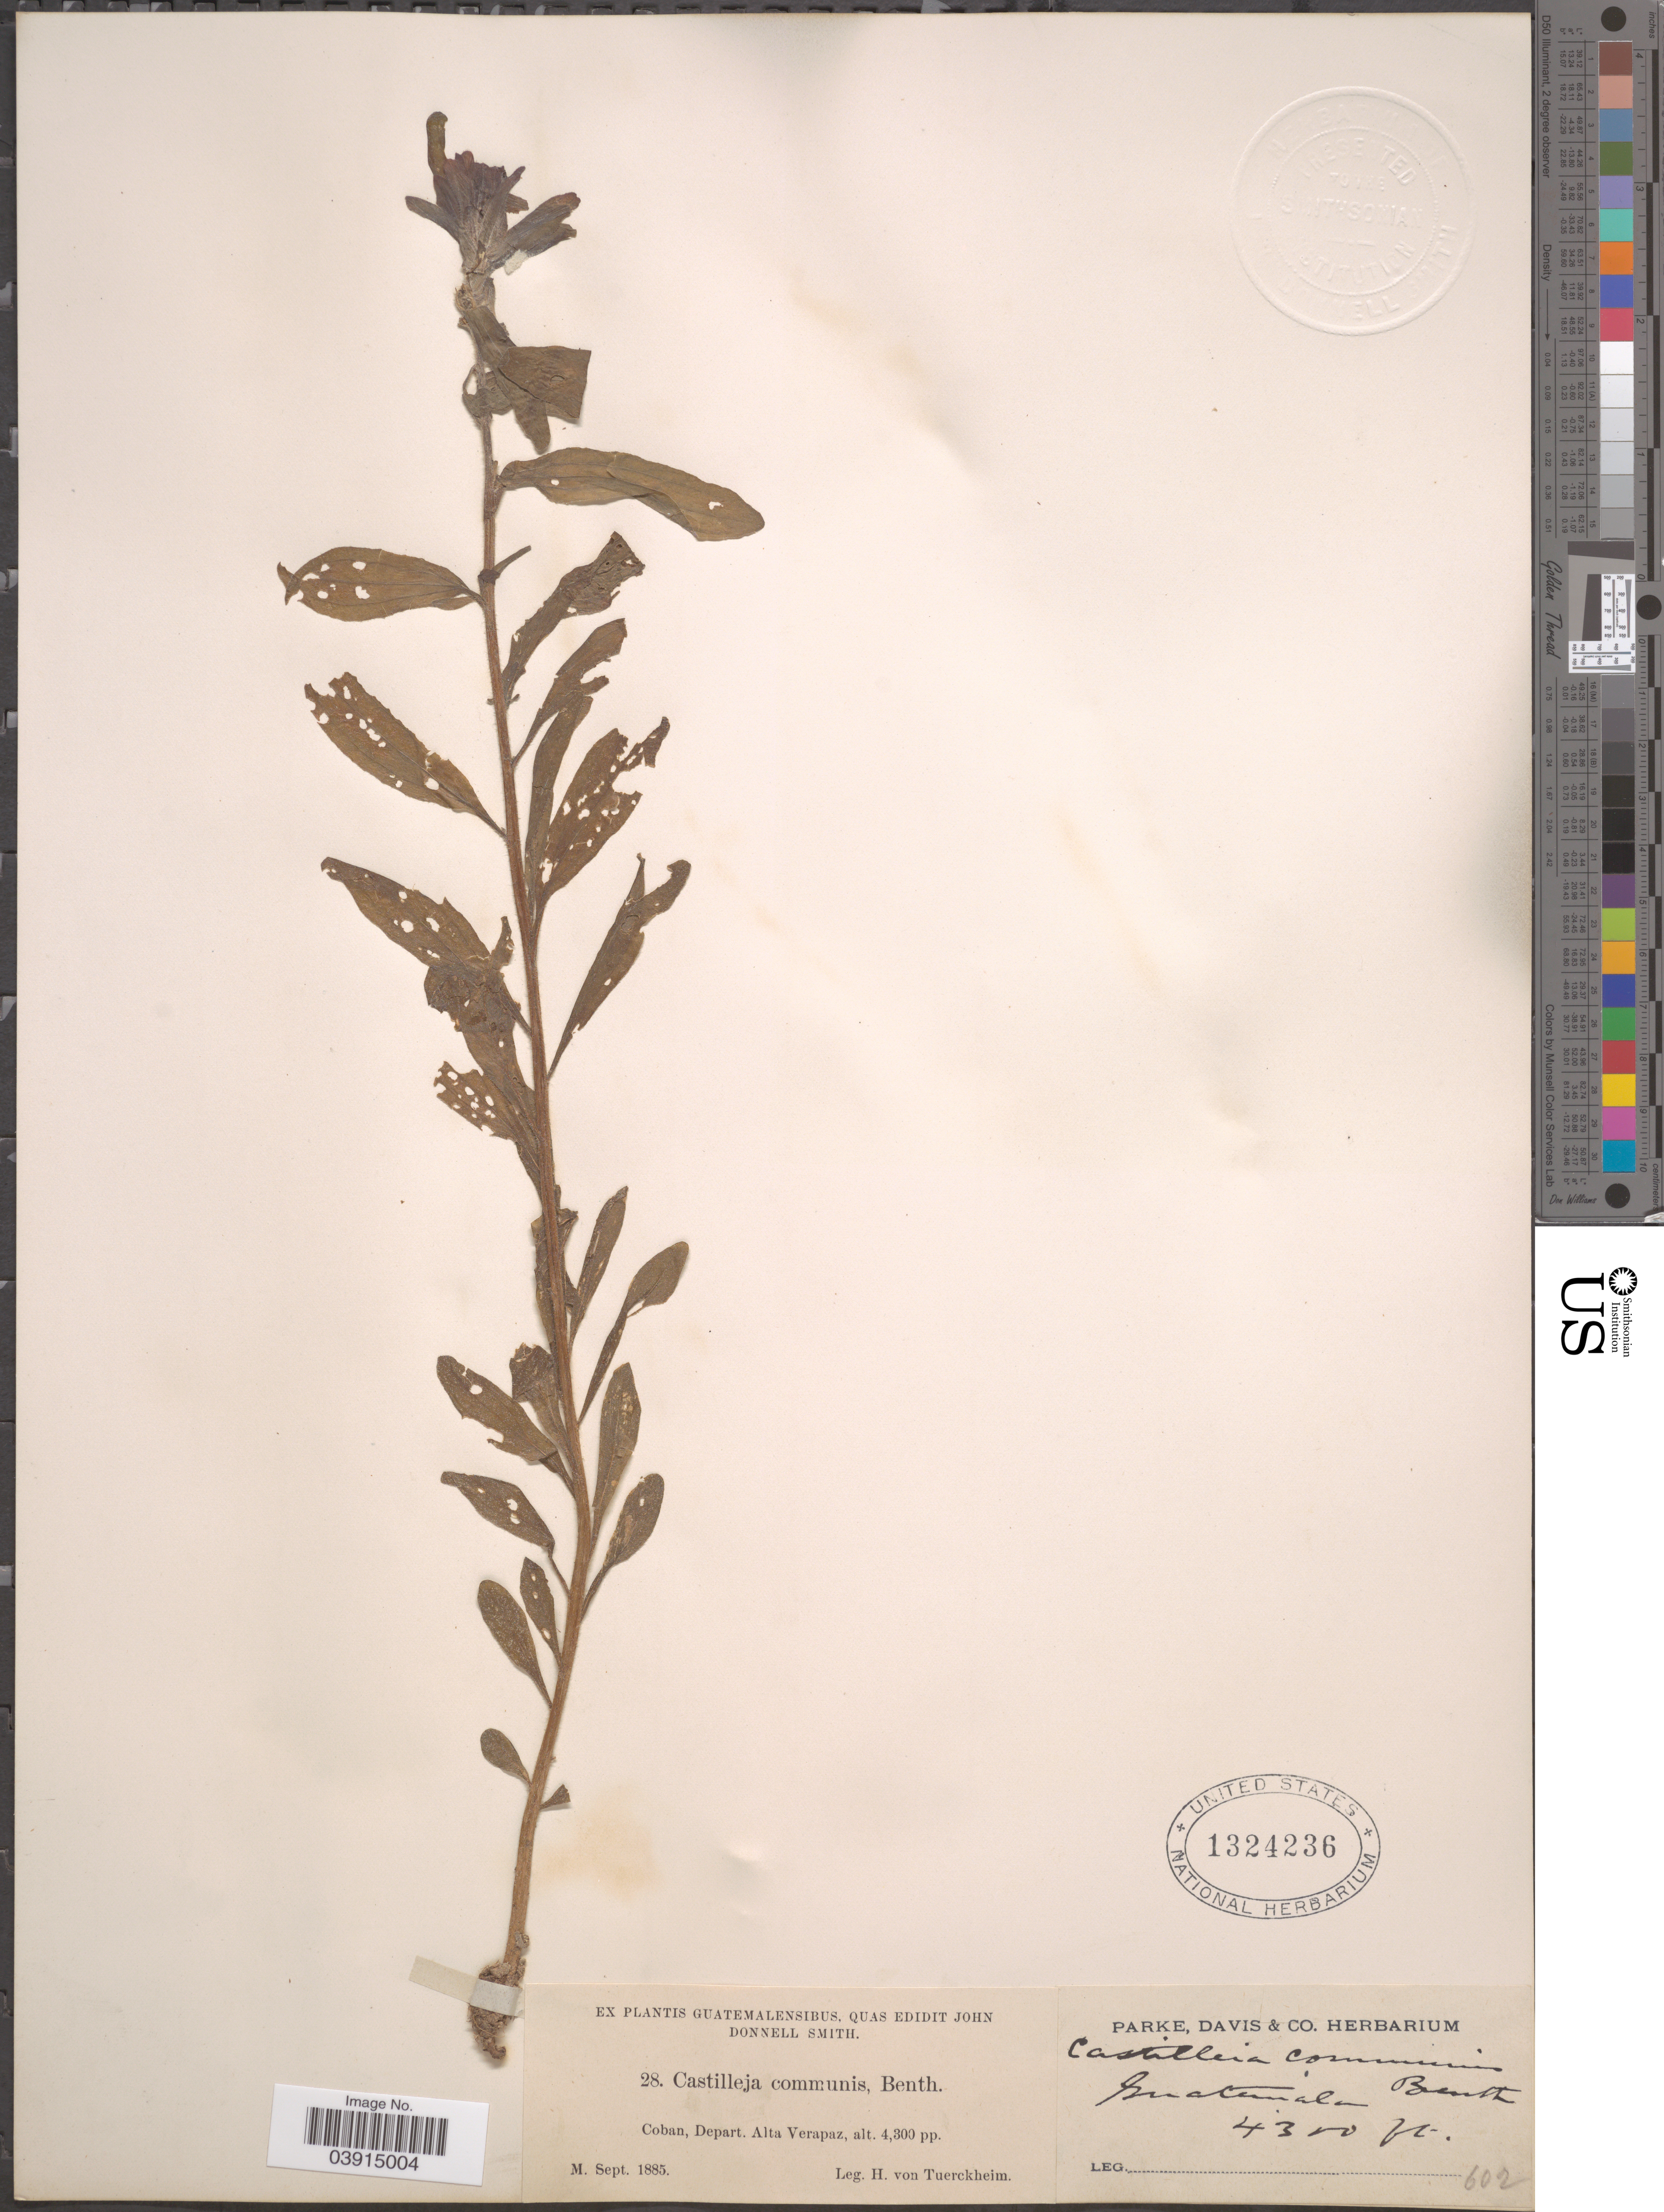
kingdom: Plantae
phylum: Tracheophyta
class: Magnoliopsida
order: Lamiales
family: Orobanchaceae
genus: Castilleja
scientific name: Castilleja arvensis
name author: Schltdl. & Cham.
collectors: H. von Türckheim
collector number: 28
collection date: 1885-09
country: Guatemala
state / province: Alta Verapaz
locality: Coban, Depart. Alta Verapaz.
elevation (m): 1311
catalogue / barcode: US 1324236